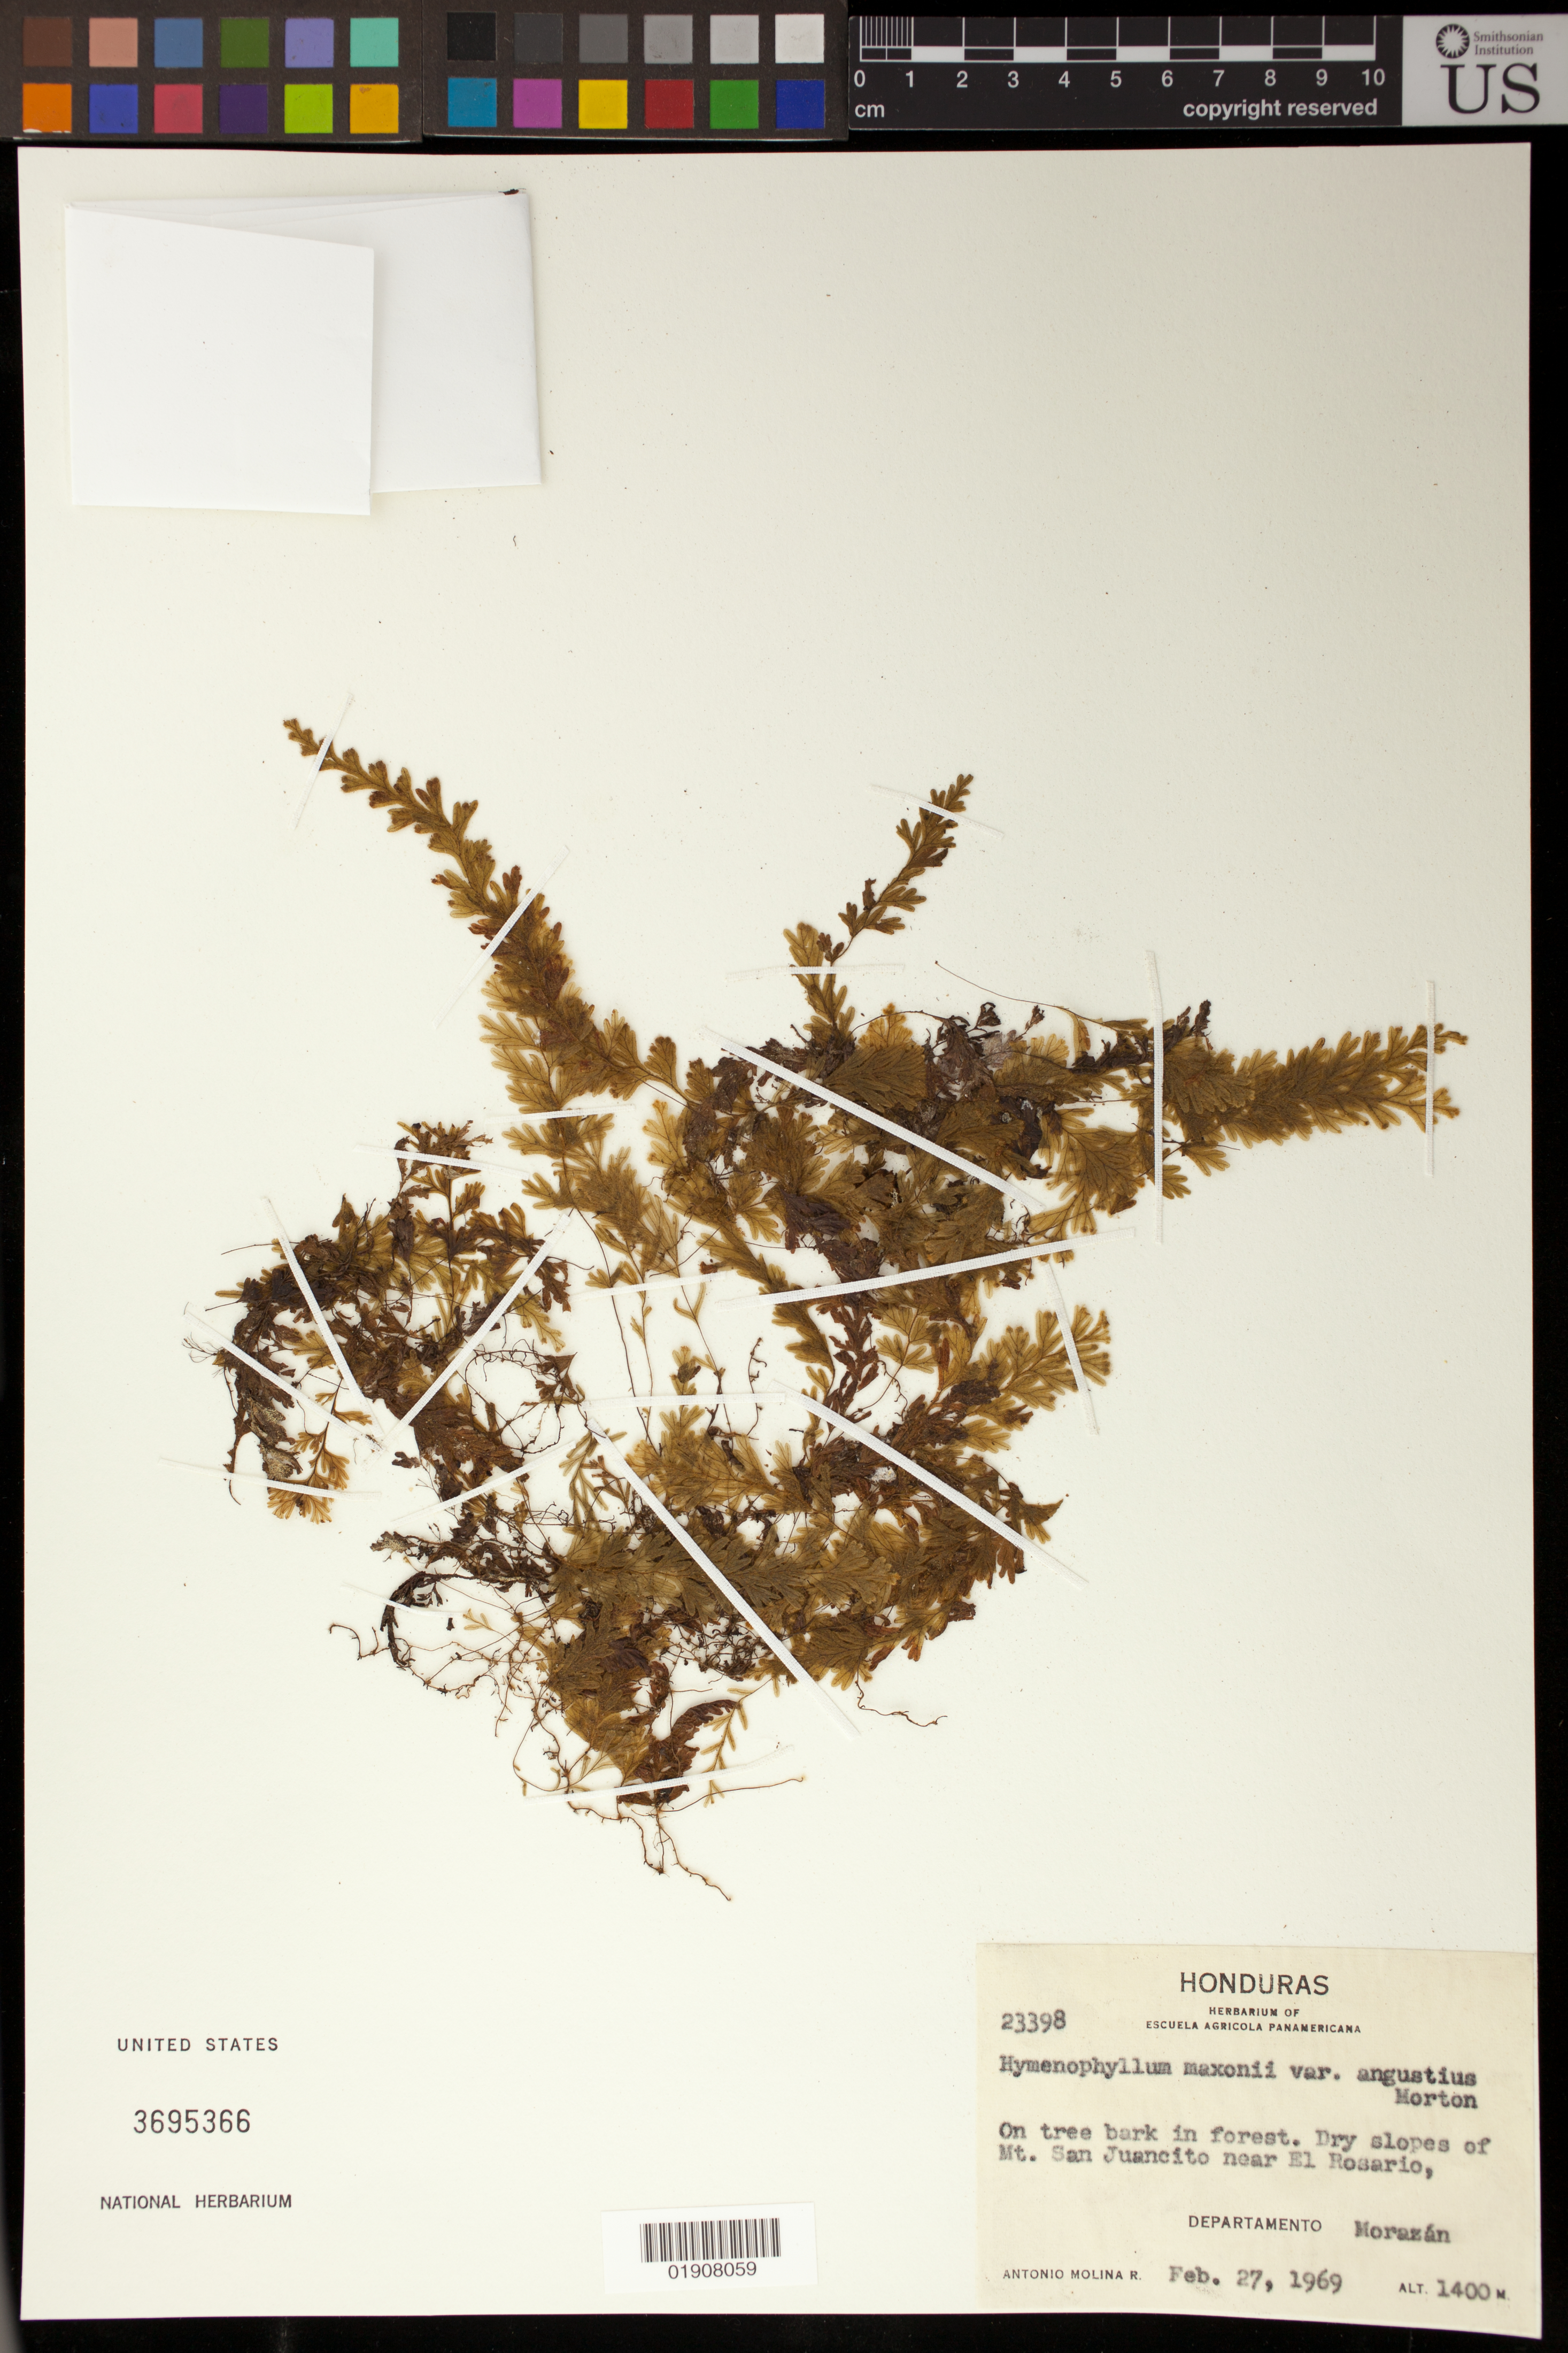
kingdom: Plantae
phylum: Tracheophyta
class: Polypodiopsida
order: Hymenophyllales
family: Hymenophyllaceae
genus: Hymenophyllum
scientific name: Hymenophyllum maxonii var. angustius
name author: C.V. Morton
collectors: A. Molina R.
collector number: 23398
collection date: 1969-02-27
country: Honduras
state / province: Fco. Morazán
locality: Dry slopes of Mt. San Juancito near El Rosario, Departamento Morazán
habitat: On tree bark in forest.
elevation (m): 1400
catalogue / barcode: US 3695366